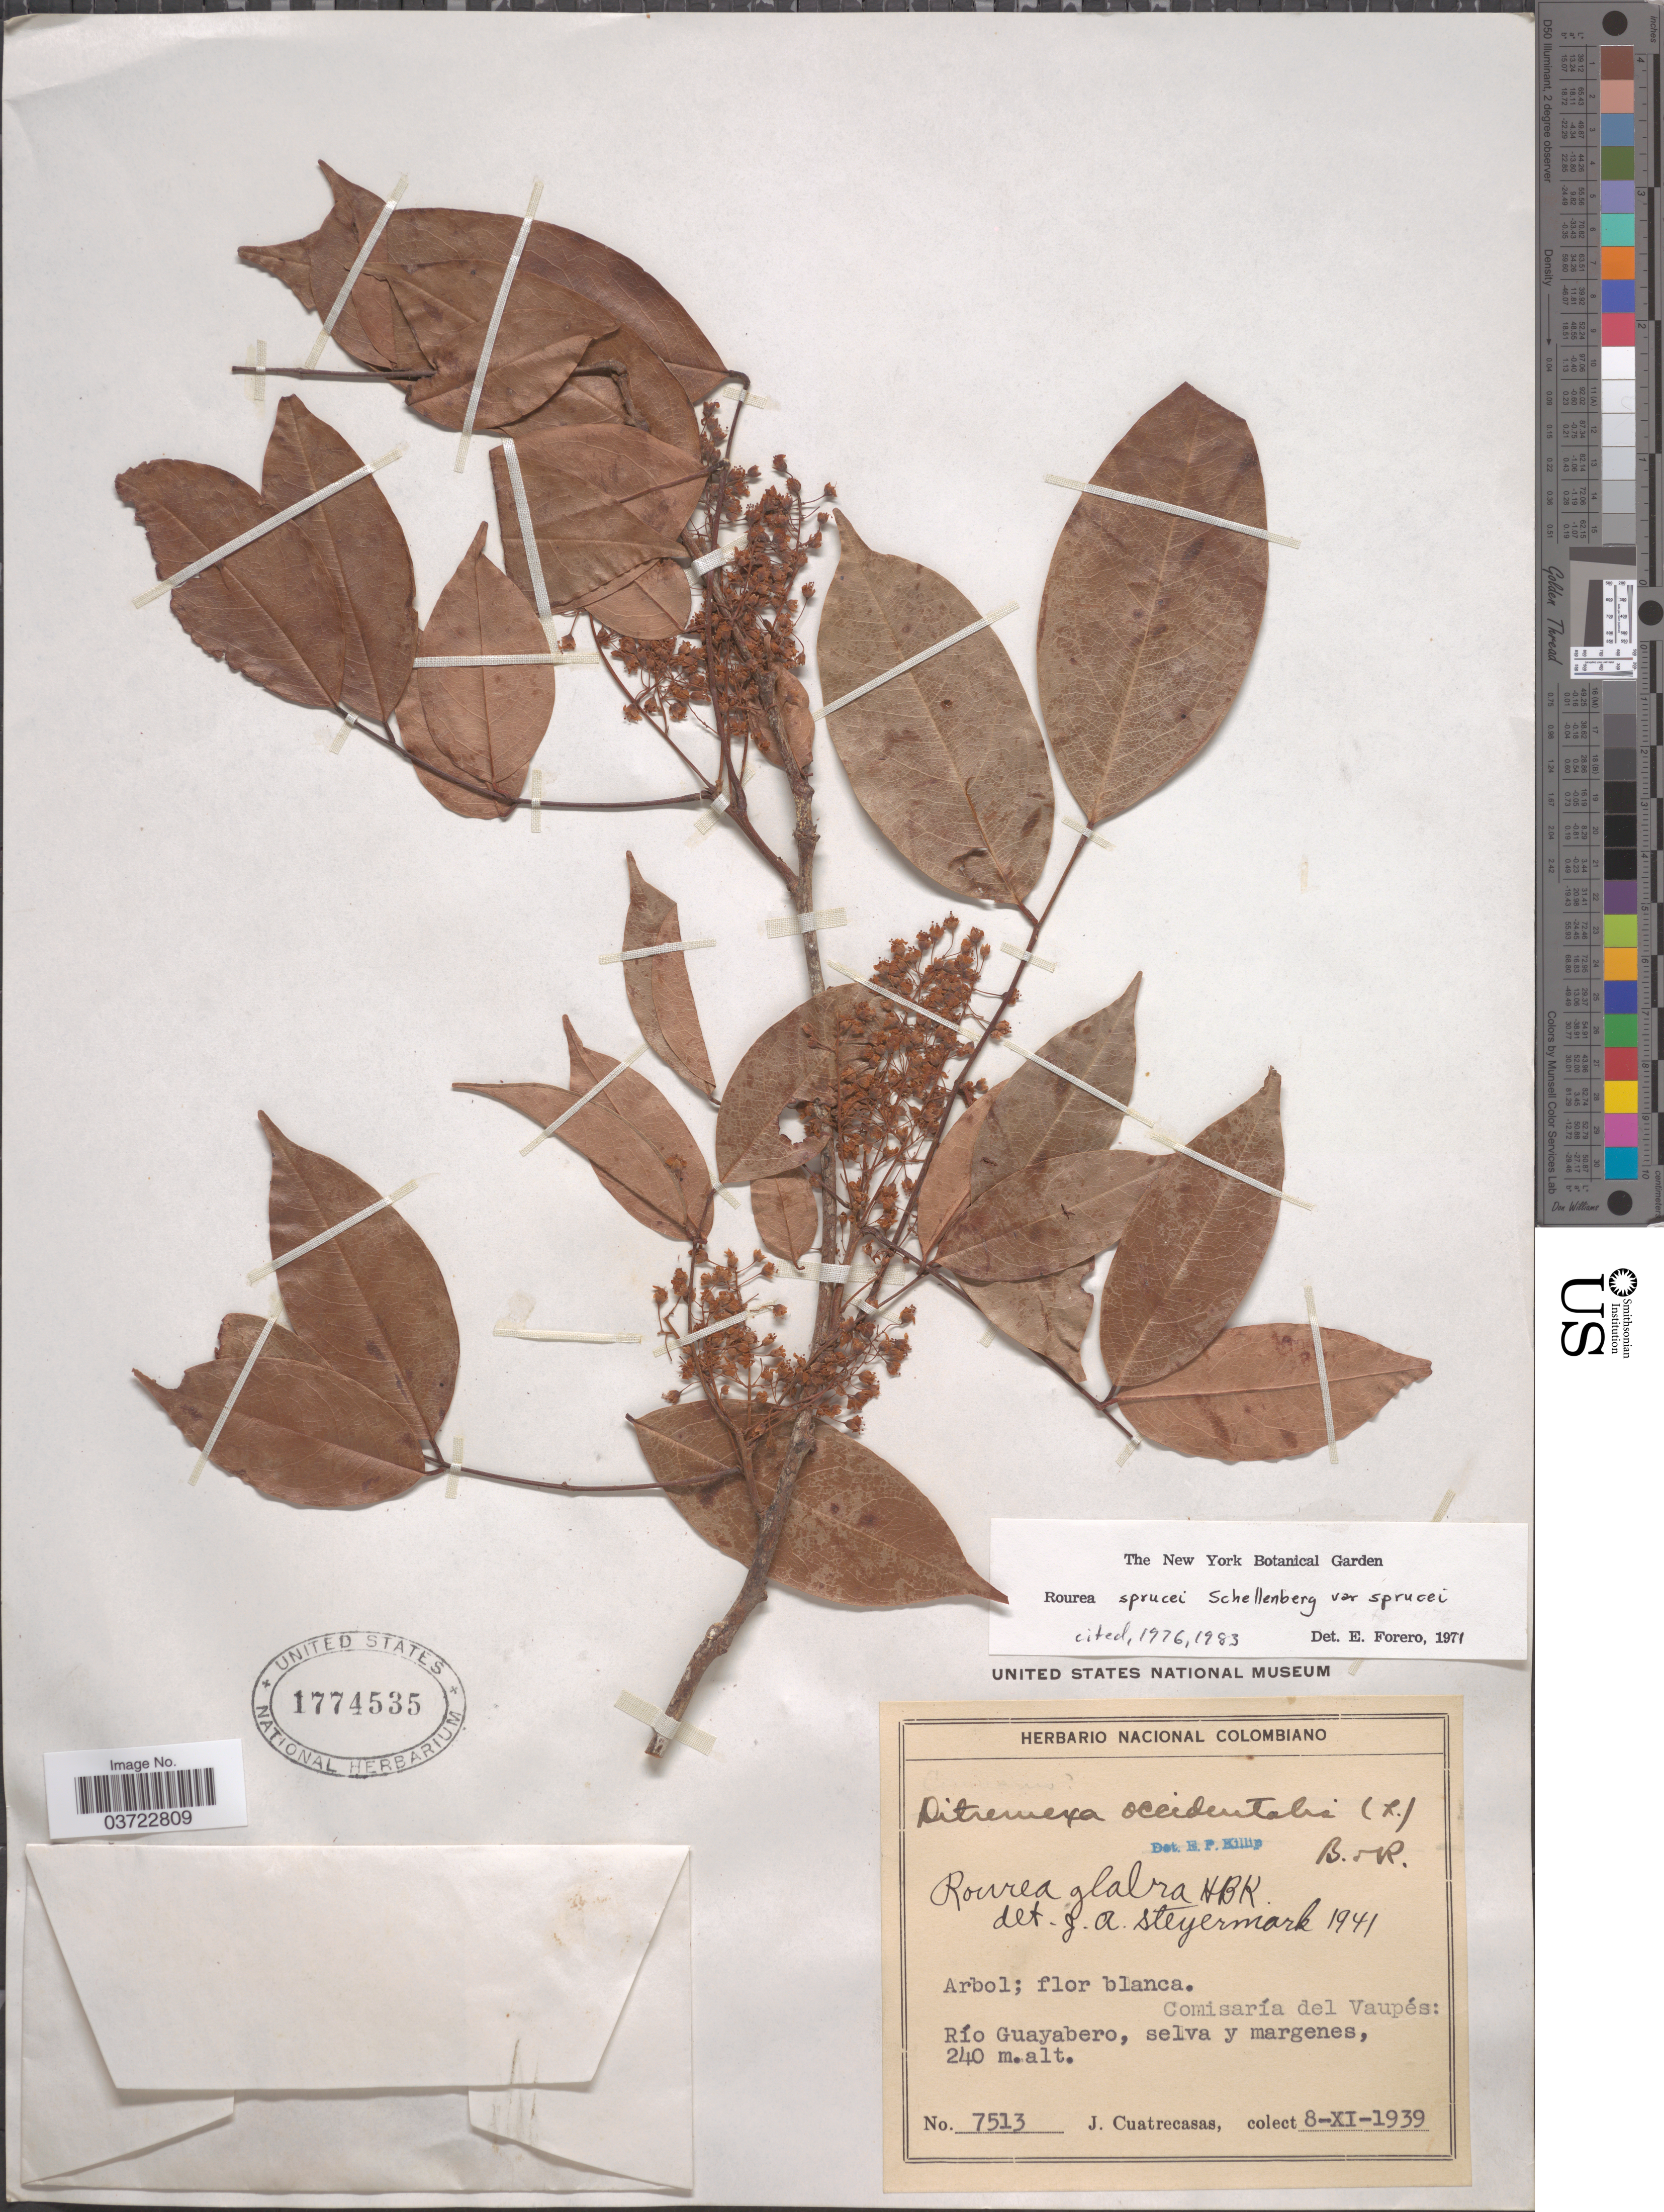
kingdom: Plantae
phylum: Tracheophyta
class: Magnoliopsida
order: Oxalidales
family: Connaraceae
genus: Rourea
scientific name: Rourea sprucei var. sprucei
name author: G. Schellenb.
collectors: J. Cuatrecasas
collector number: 7513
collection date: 1939-11-08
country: Colombia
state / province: Vaupés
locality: Comisaría del Vaupés: Río Guayabero.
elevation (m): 240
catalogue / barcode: US 1774535